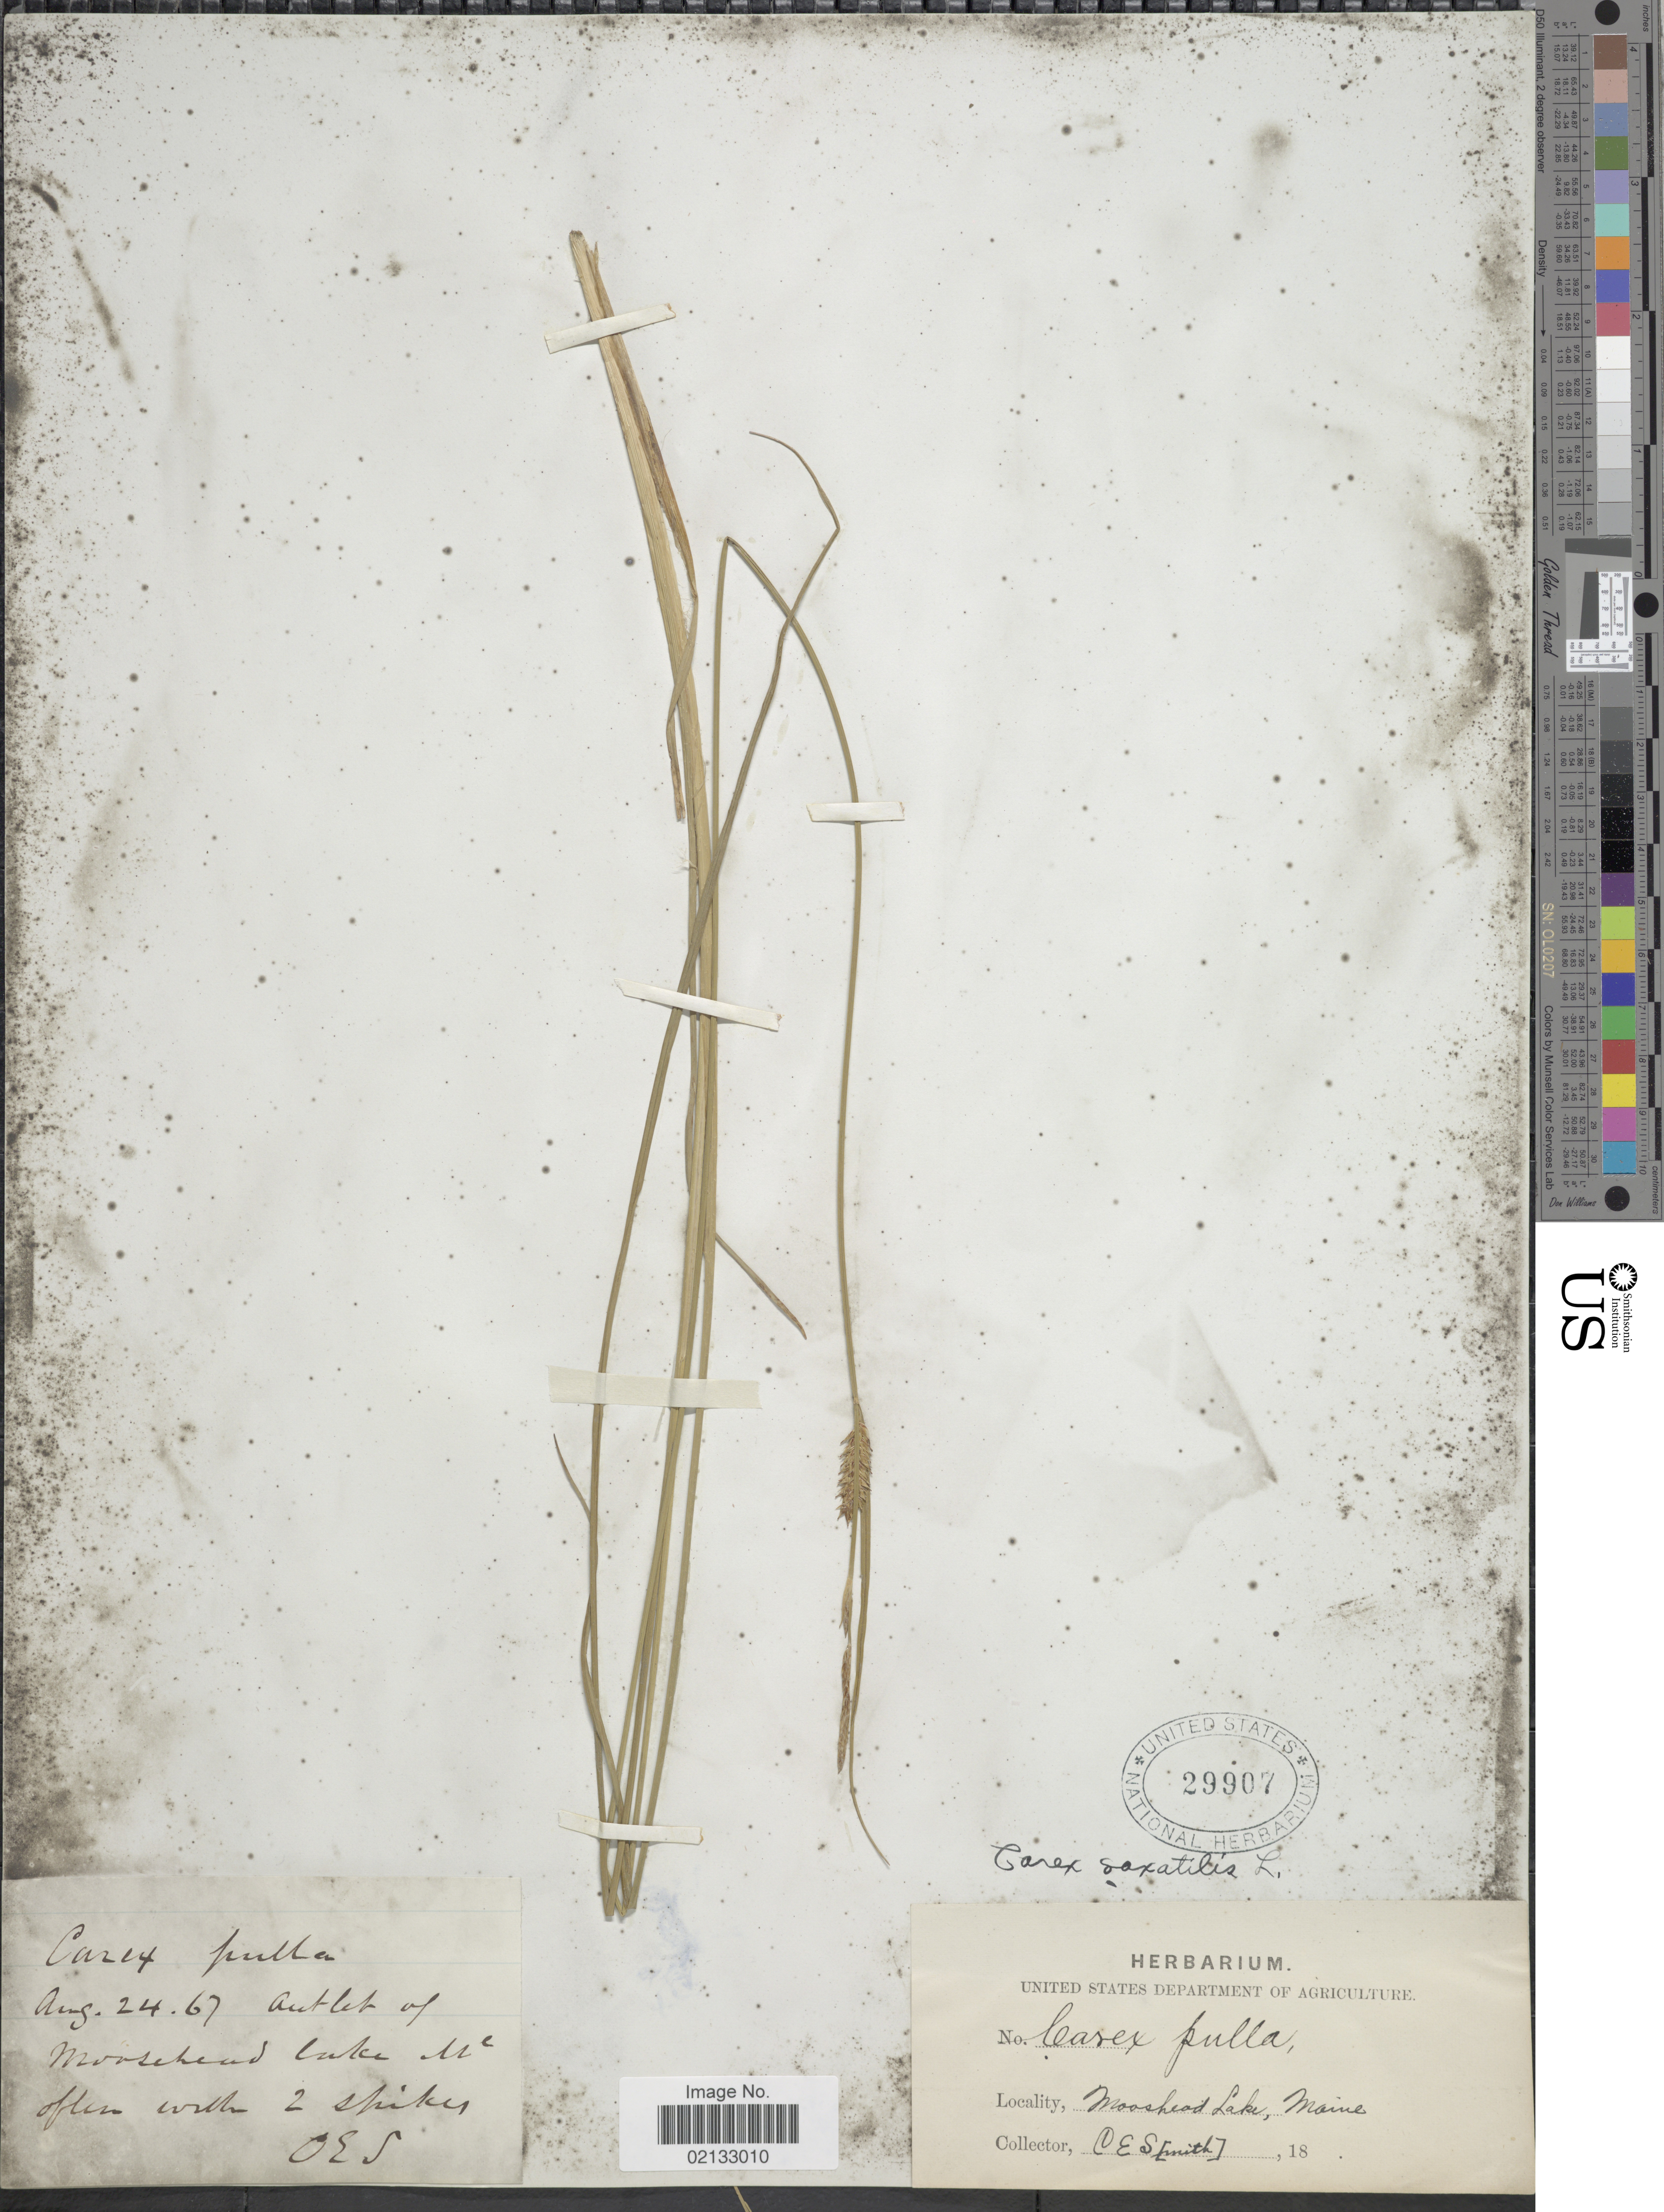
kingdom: Plantae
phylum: Tracheophyta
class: Liliopsida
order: Poales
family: Cyperaceae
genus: Carex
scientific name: Carex saxatilis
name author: L.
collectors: C. E. Smith Jr.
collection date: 1867-08-24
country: United States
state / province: Maine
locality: Moosehead Lake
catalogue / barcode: US 29907